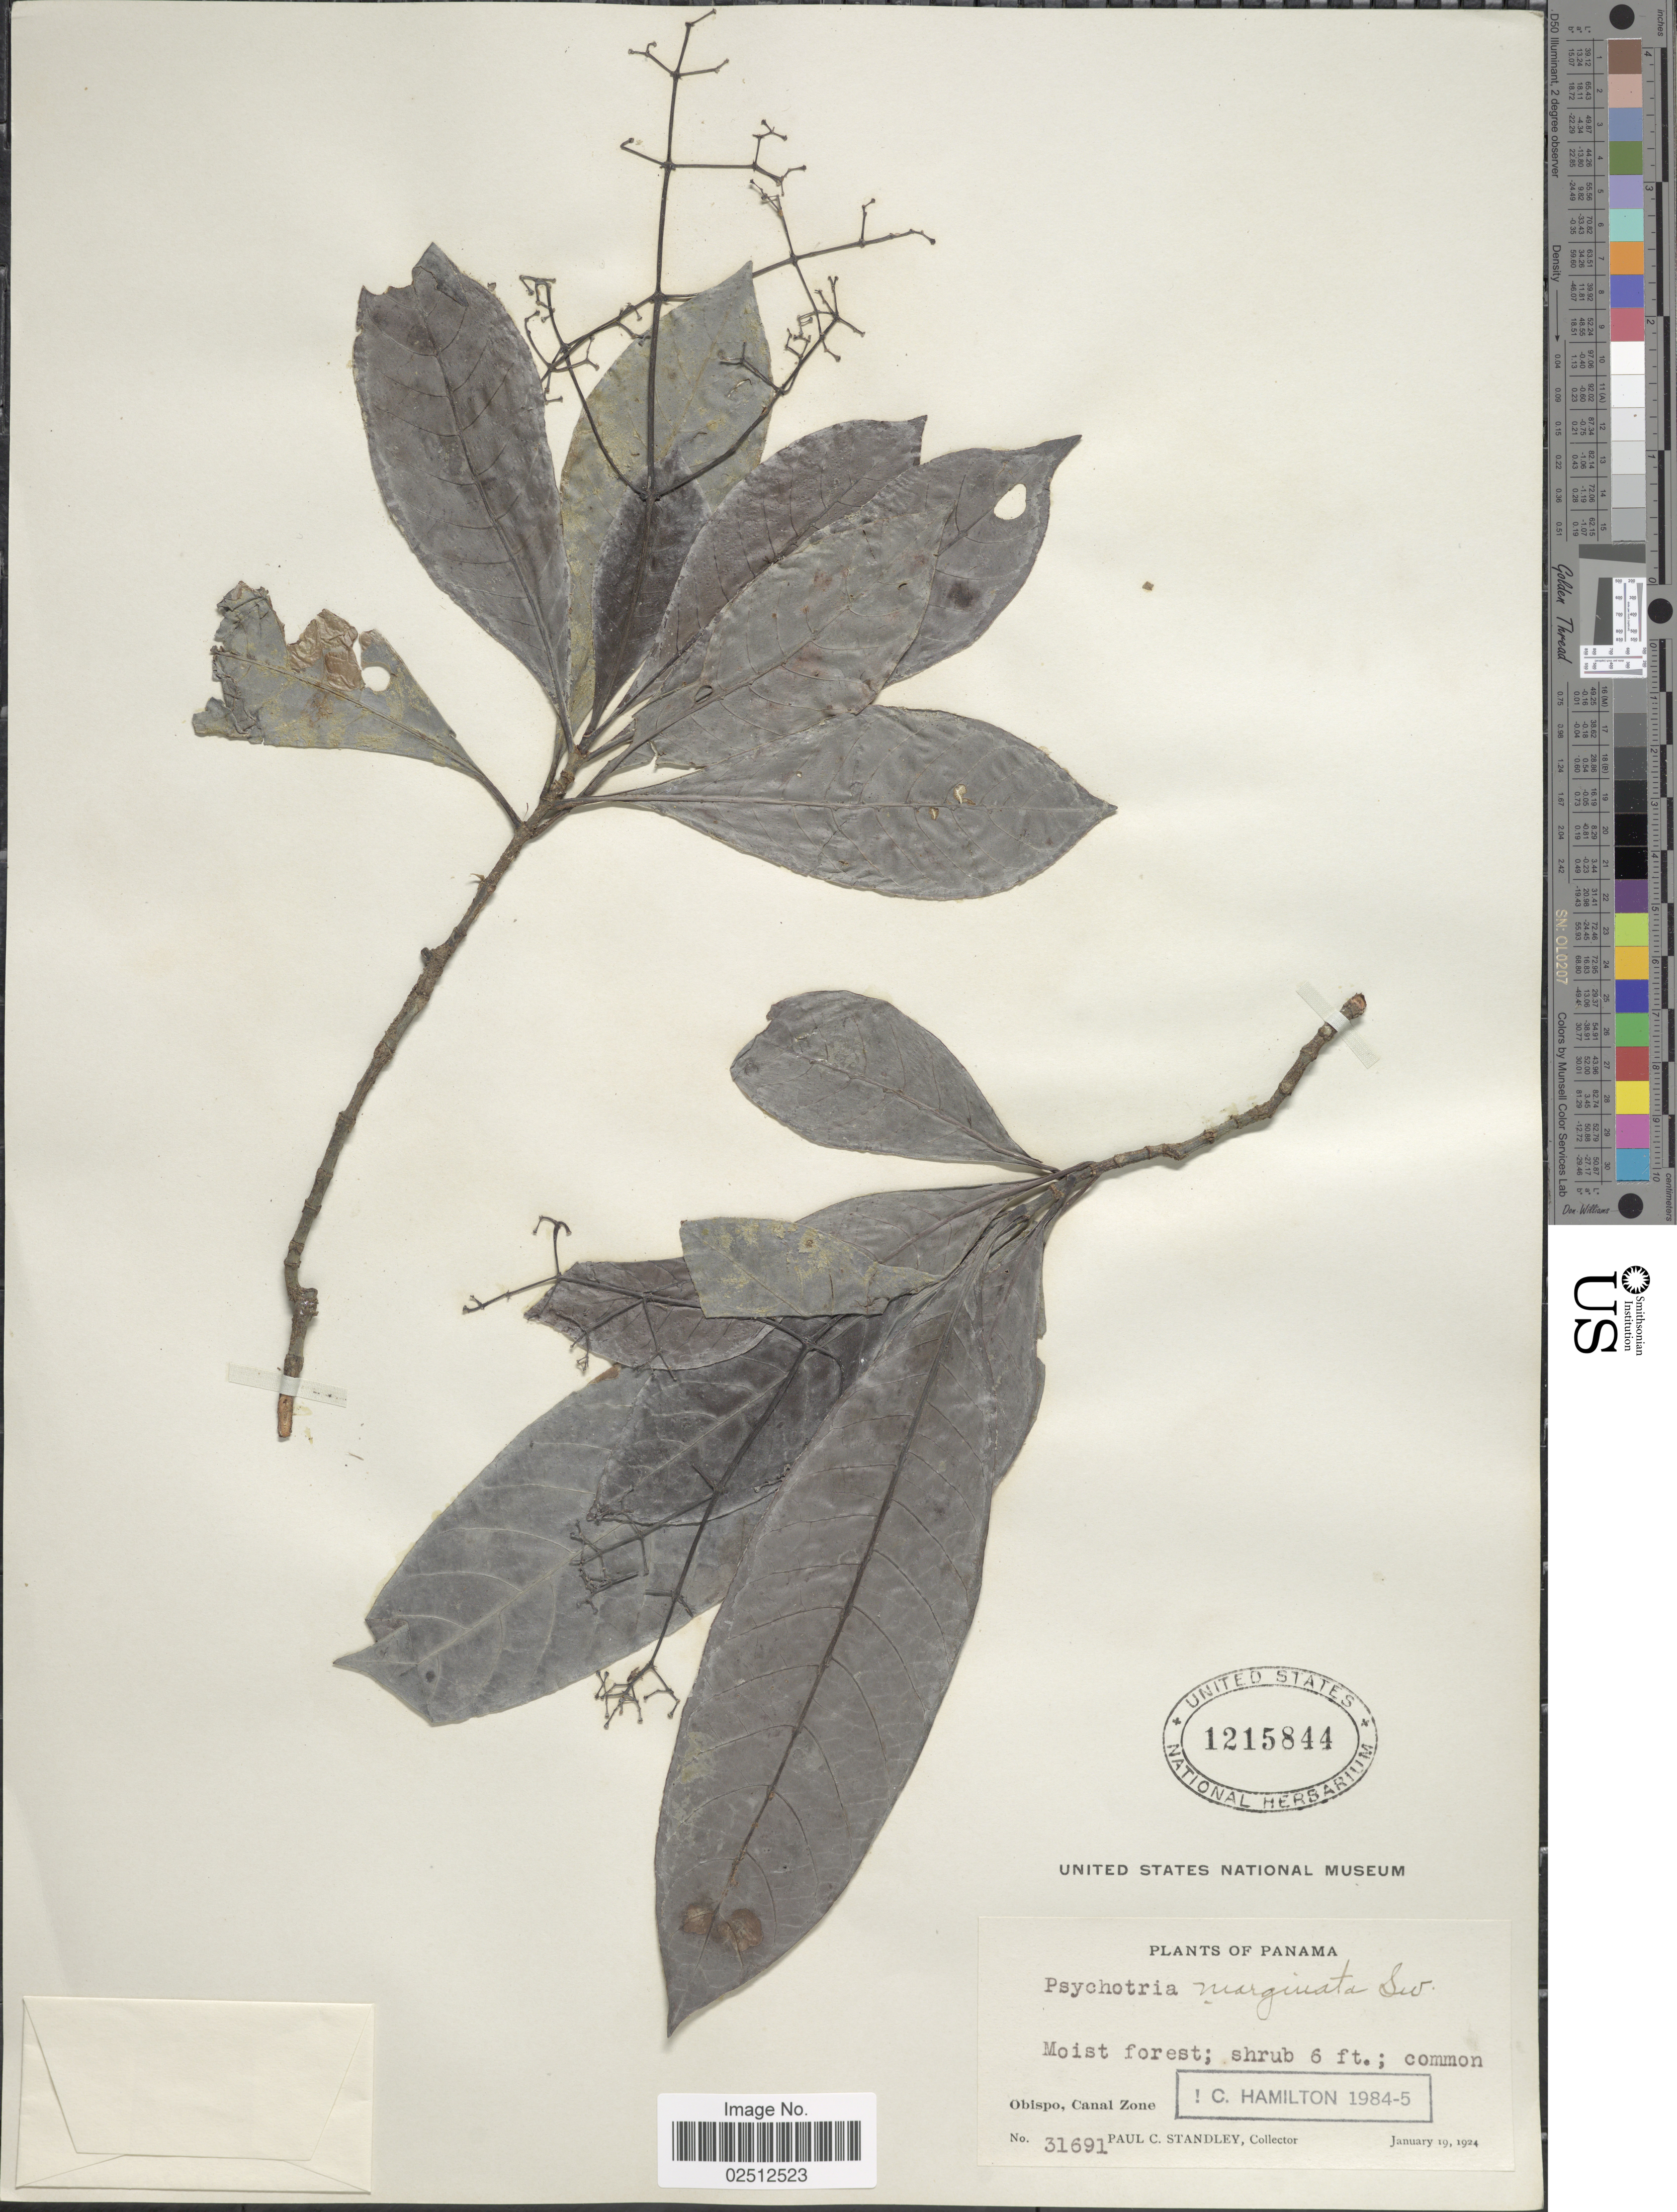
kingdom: Plantae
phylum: Tracheophyta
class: Magnoliopsida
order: Gentianales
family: Rubiaceae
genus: Psychotria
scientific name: Psychotria marginata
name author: Sw.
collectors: P. C. Standley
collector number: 31691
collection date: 1924-01-19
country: Panama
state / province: Colón / Panamá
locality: Obispo, Canal Zone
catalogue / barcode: US 1215844